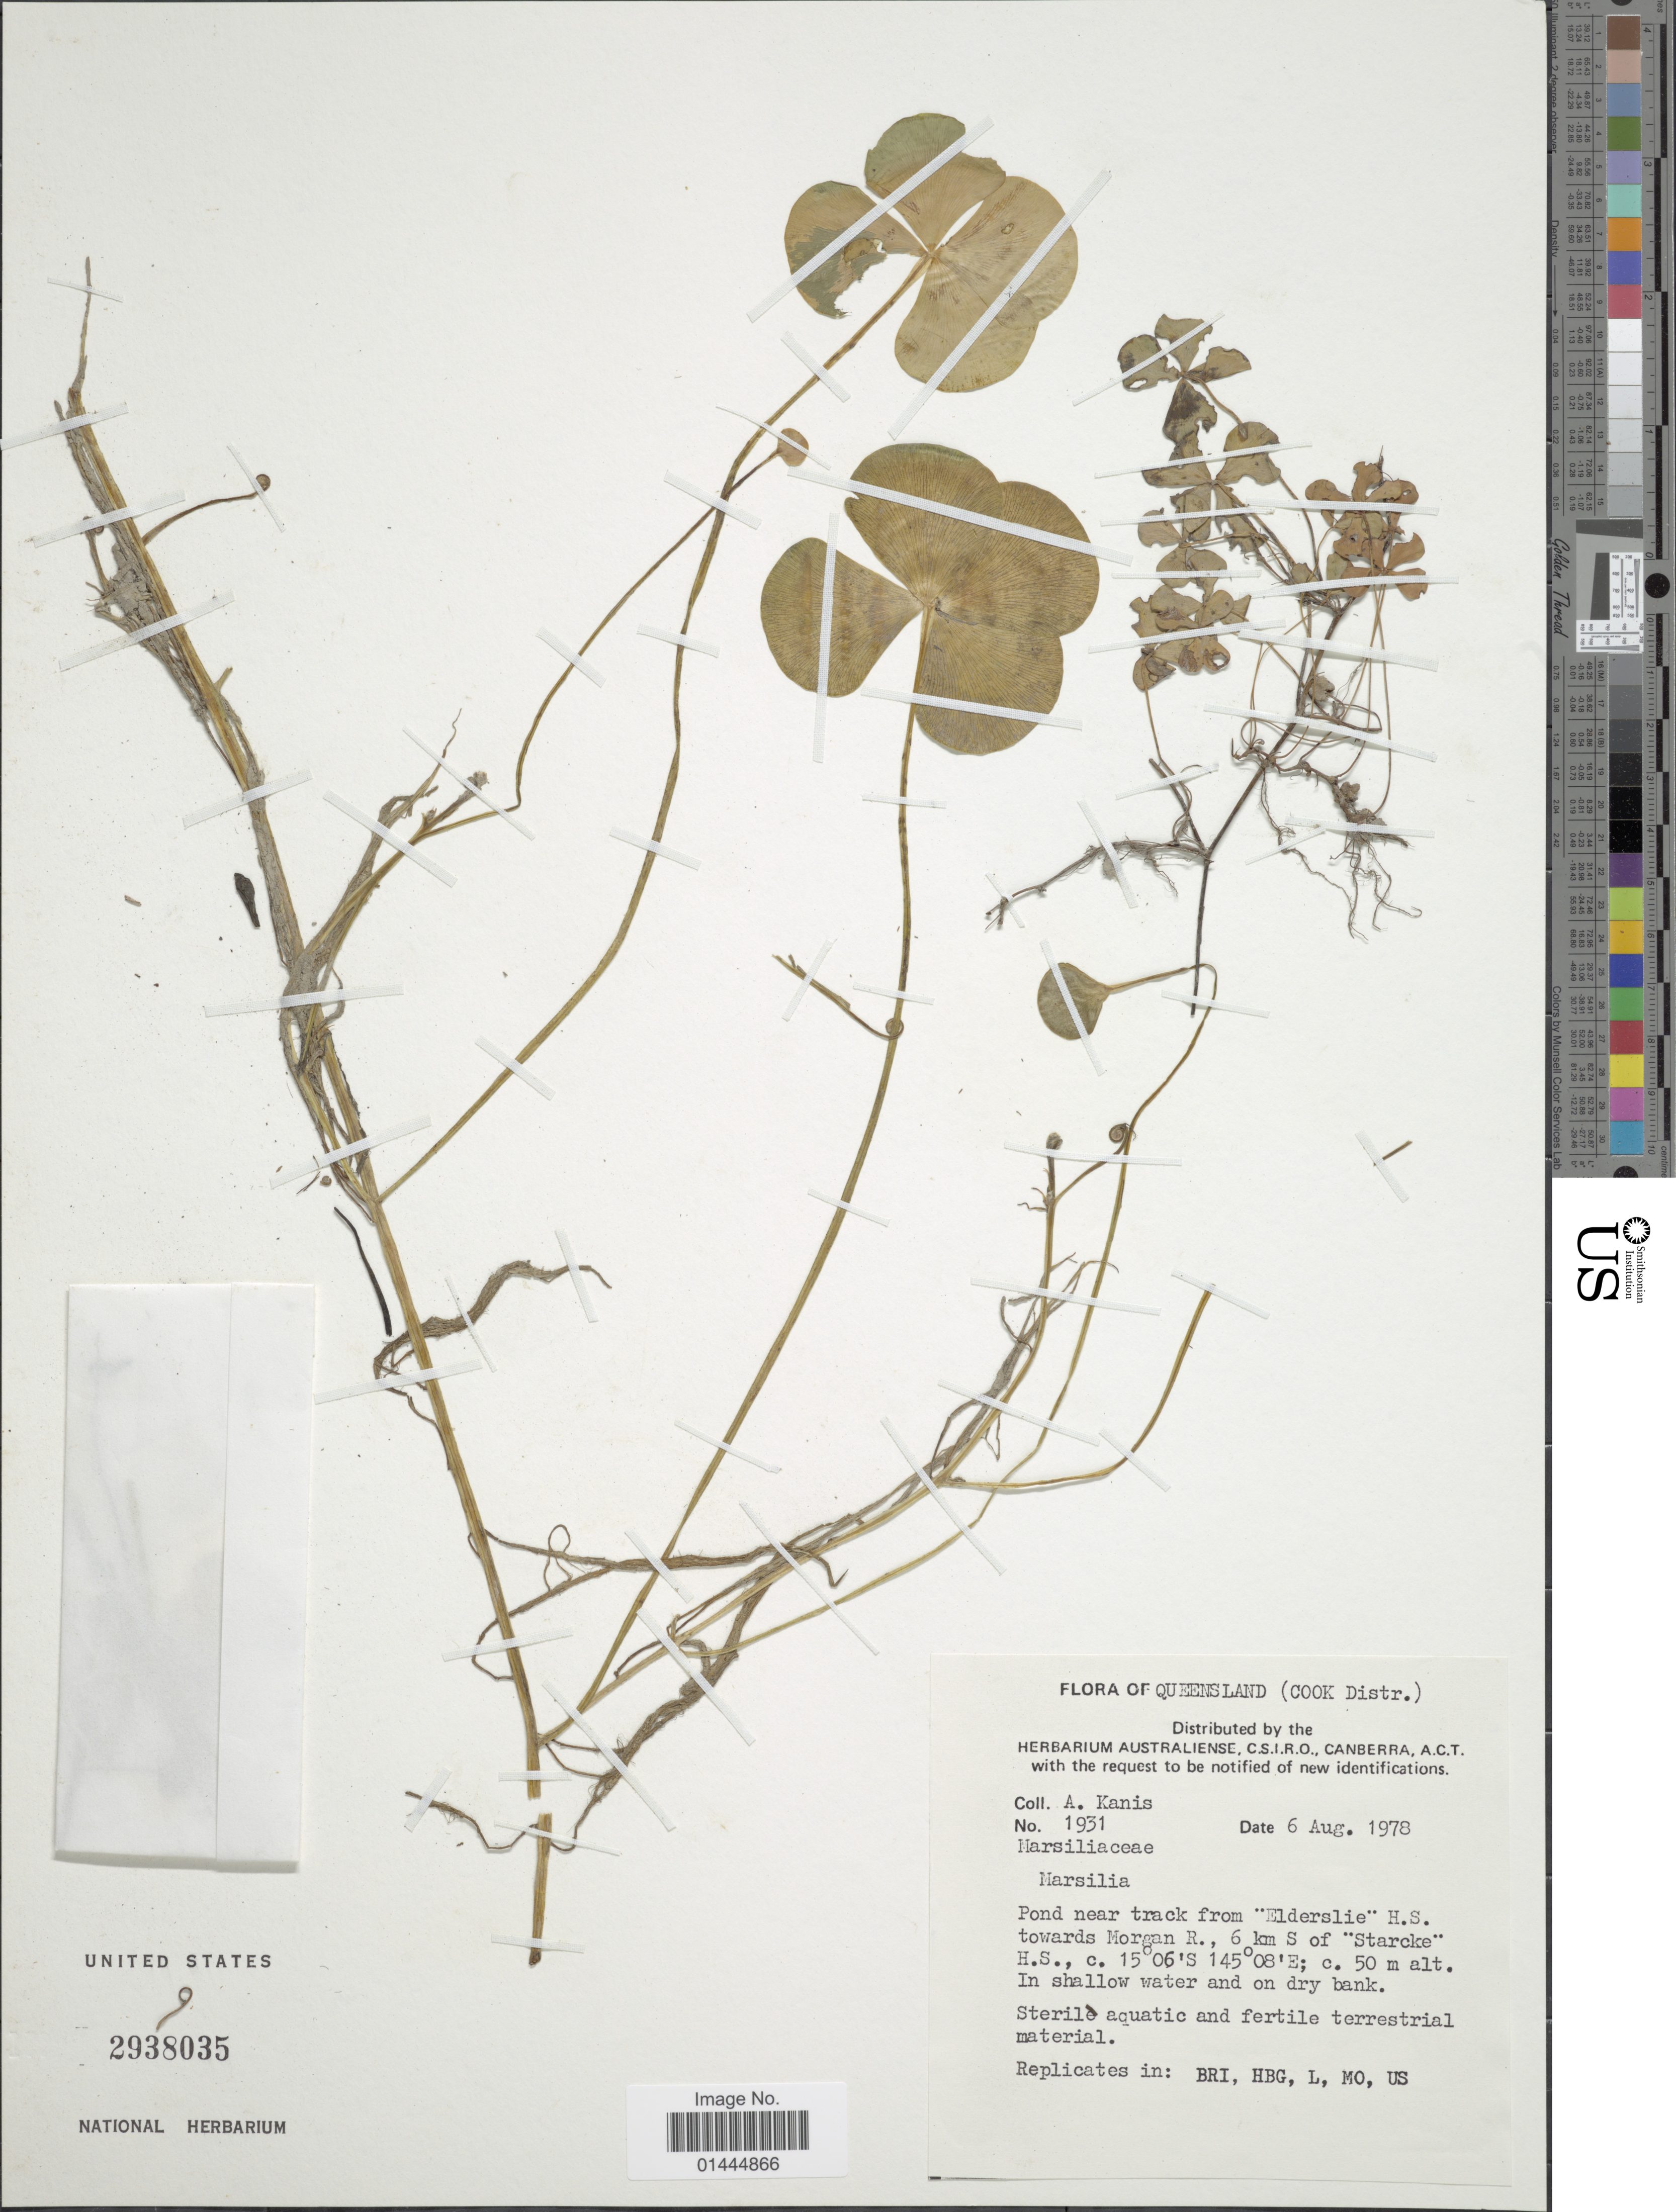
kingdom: Plantae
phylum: Tracheophyta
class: Polypodiopsida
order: Salviniales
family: Marsileaceae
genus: Marsilea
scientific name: Marsilea mutica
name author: Mett.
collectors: A. Kanis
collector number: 1931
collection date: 1978-08-06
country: Australia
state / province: Queensland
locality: (Cook Distr.) pond near track from "Elderslie"H.S. towards Morgan R., 6 km S of "Starcke"H.S., in shallow water and on dry bank.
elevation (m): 50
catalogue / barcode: US 2938035